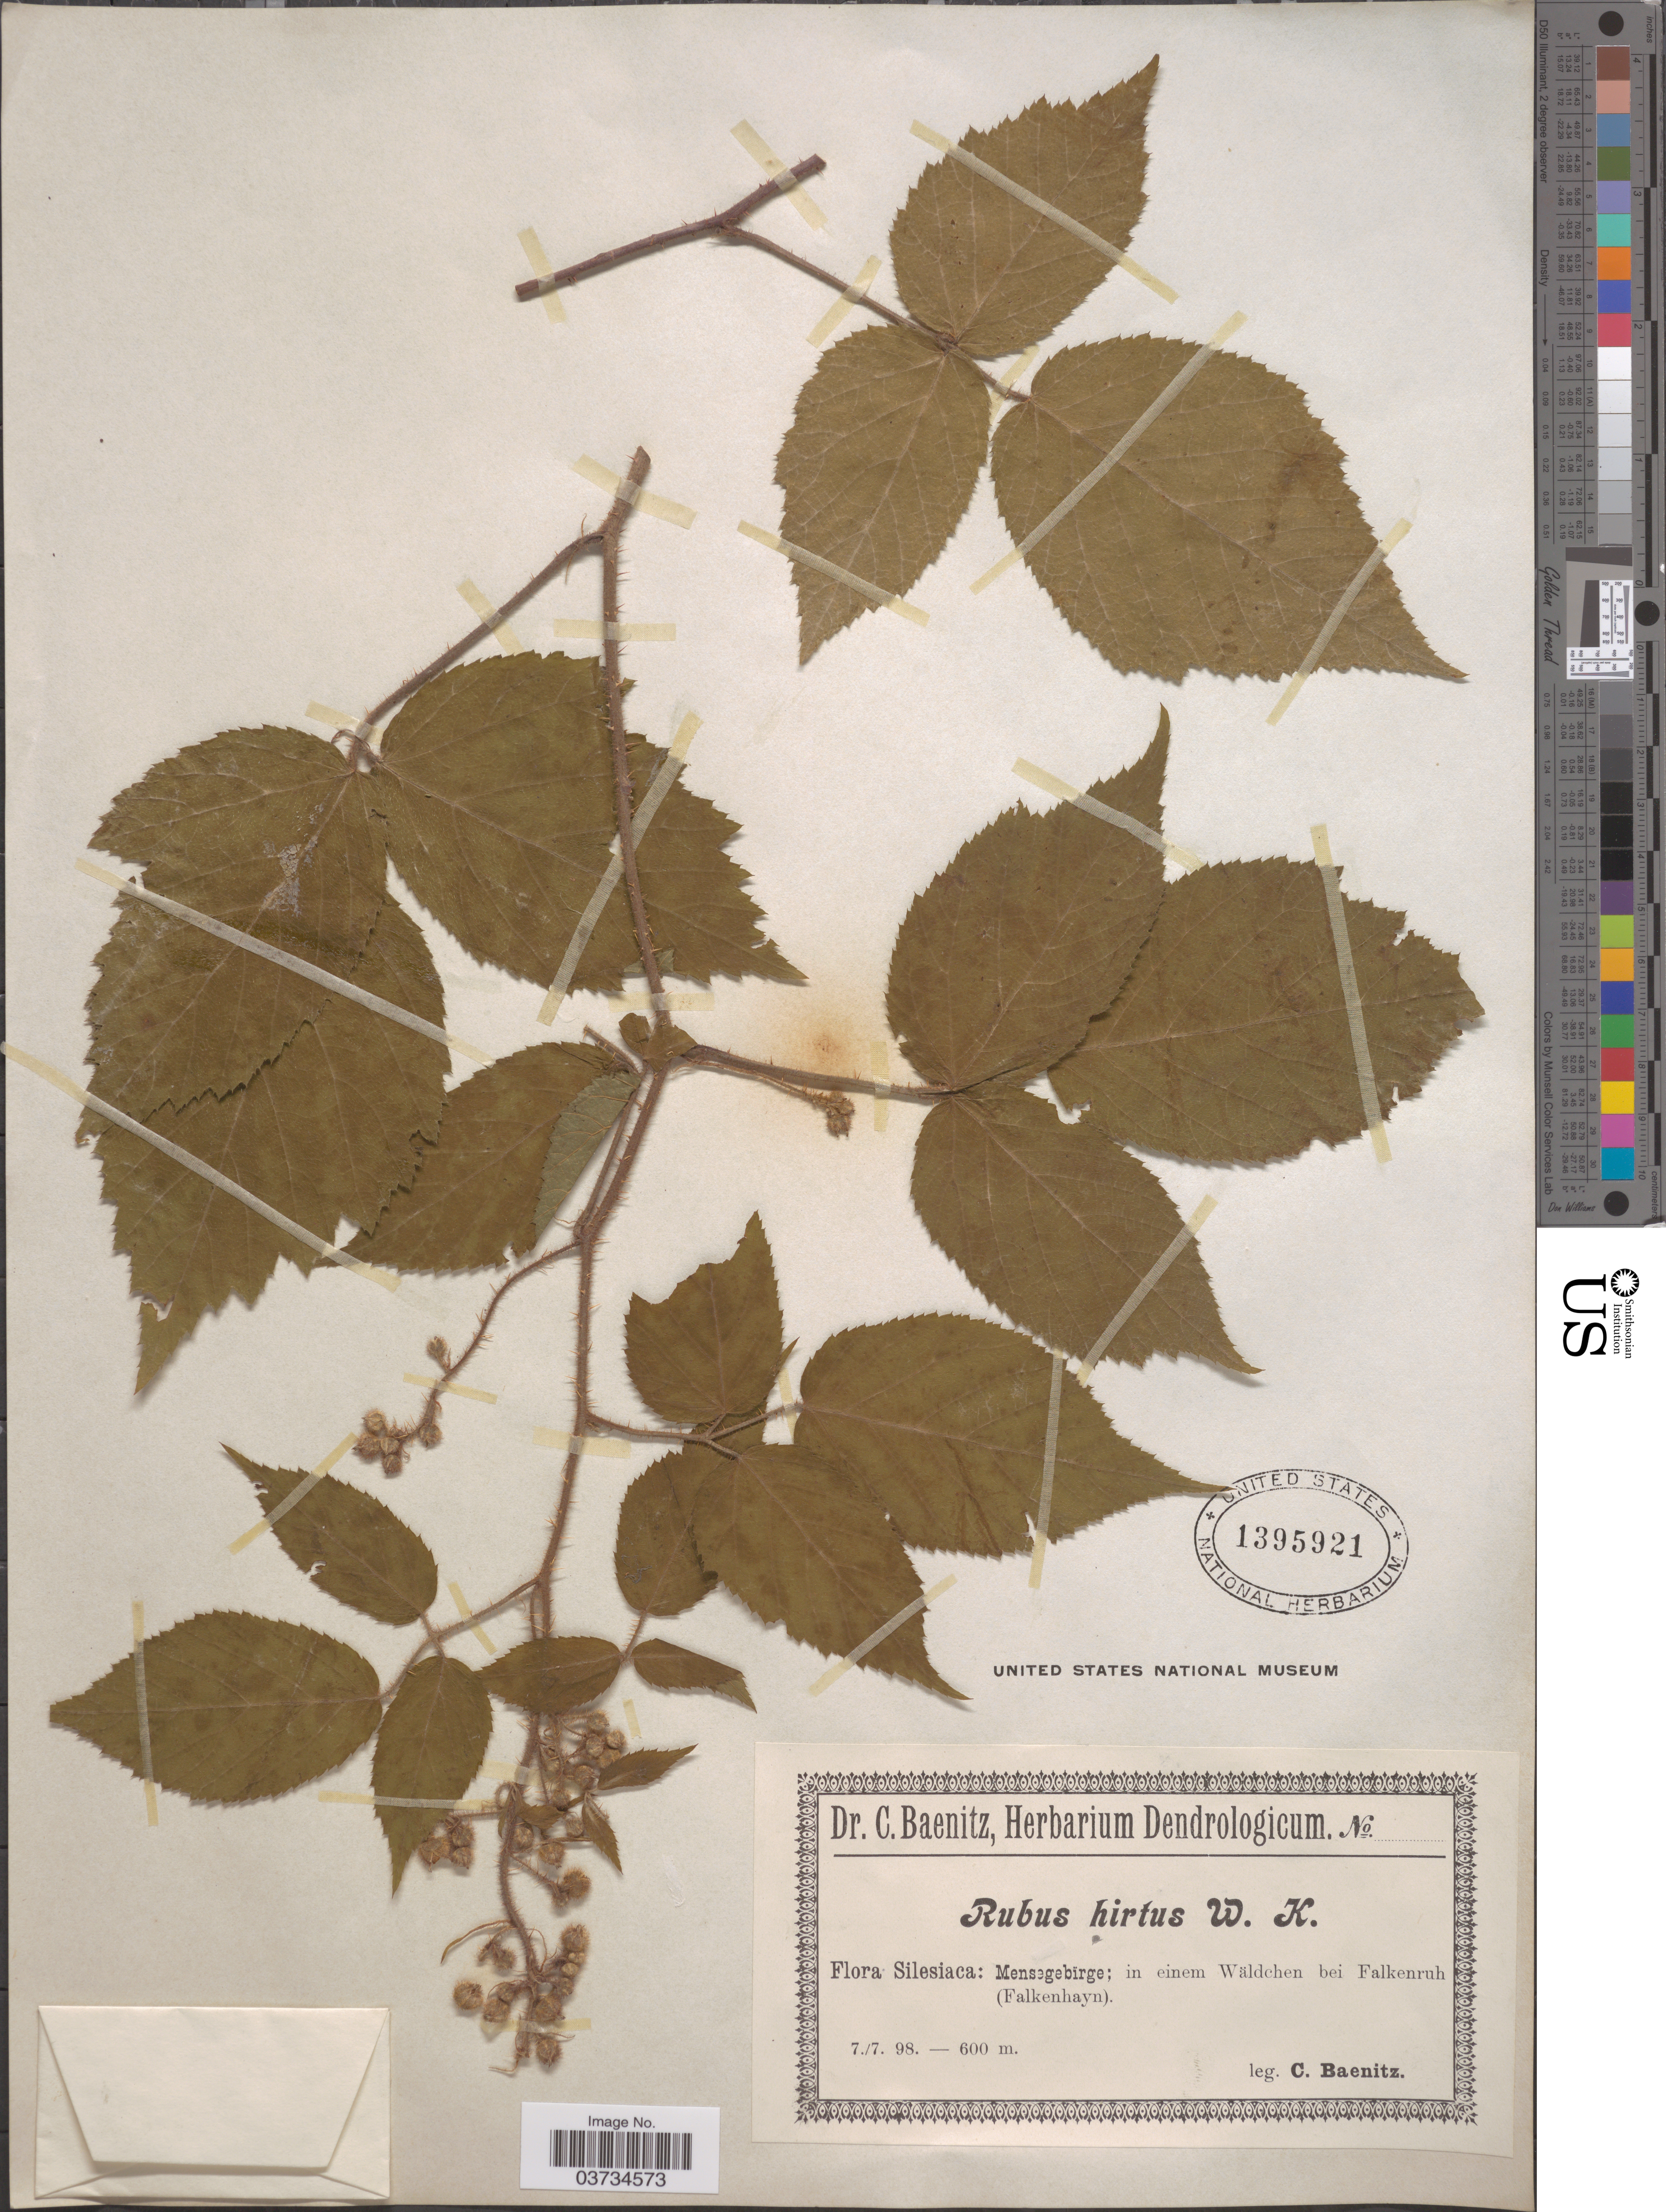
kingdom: Plantae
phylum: Tracheophyta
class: Magnoliopsida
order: Rosales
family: Rosaceae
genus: Rubus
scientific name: Rubus hirtus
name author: Waldst. & Kit.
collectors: C. G. Baenitz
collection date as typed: Transcribed d/m/y: 7/7/98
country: Poland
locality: Silesiaca: Mensegebïrge; in einem Wäldchen bei Falkenruh (Falkenhayn).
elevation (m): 600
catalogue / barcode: US 1395921